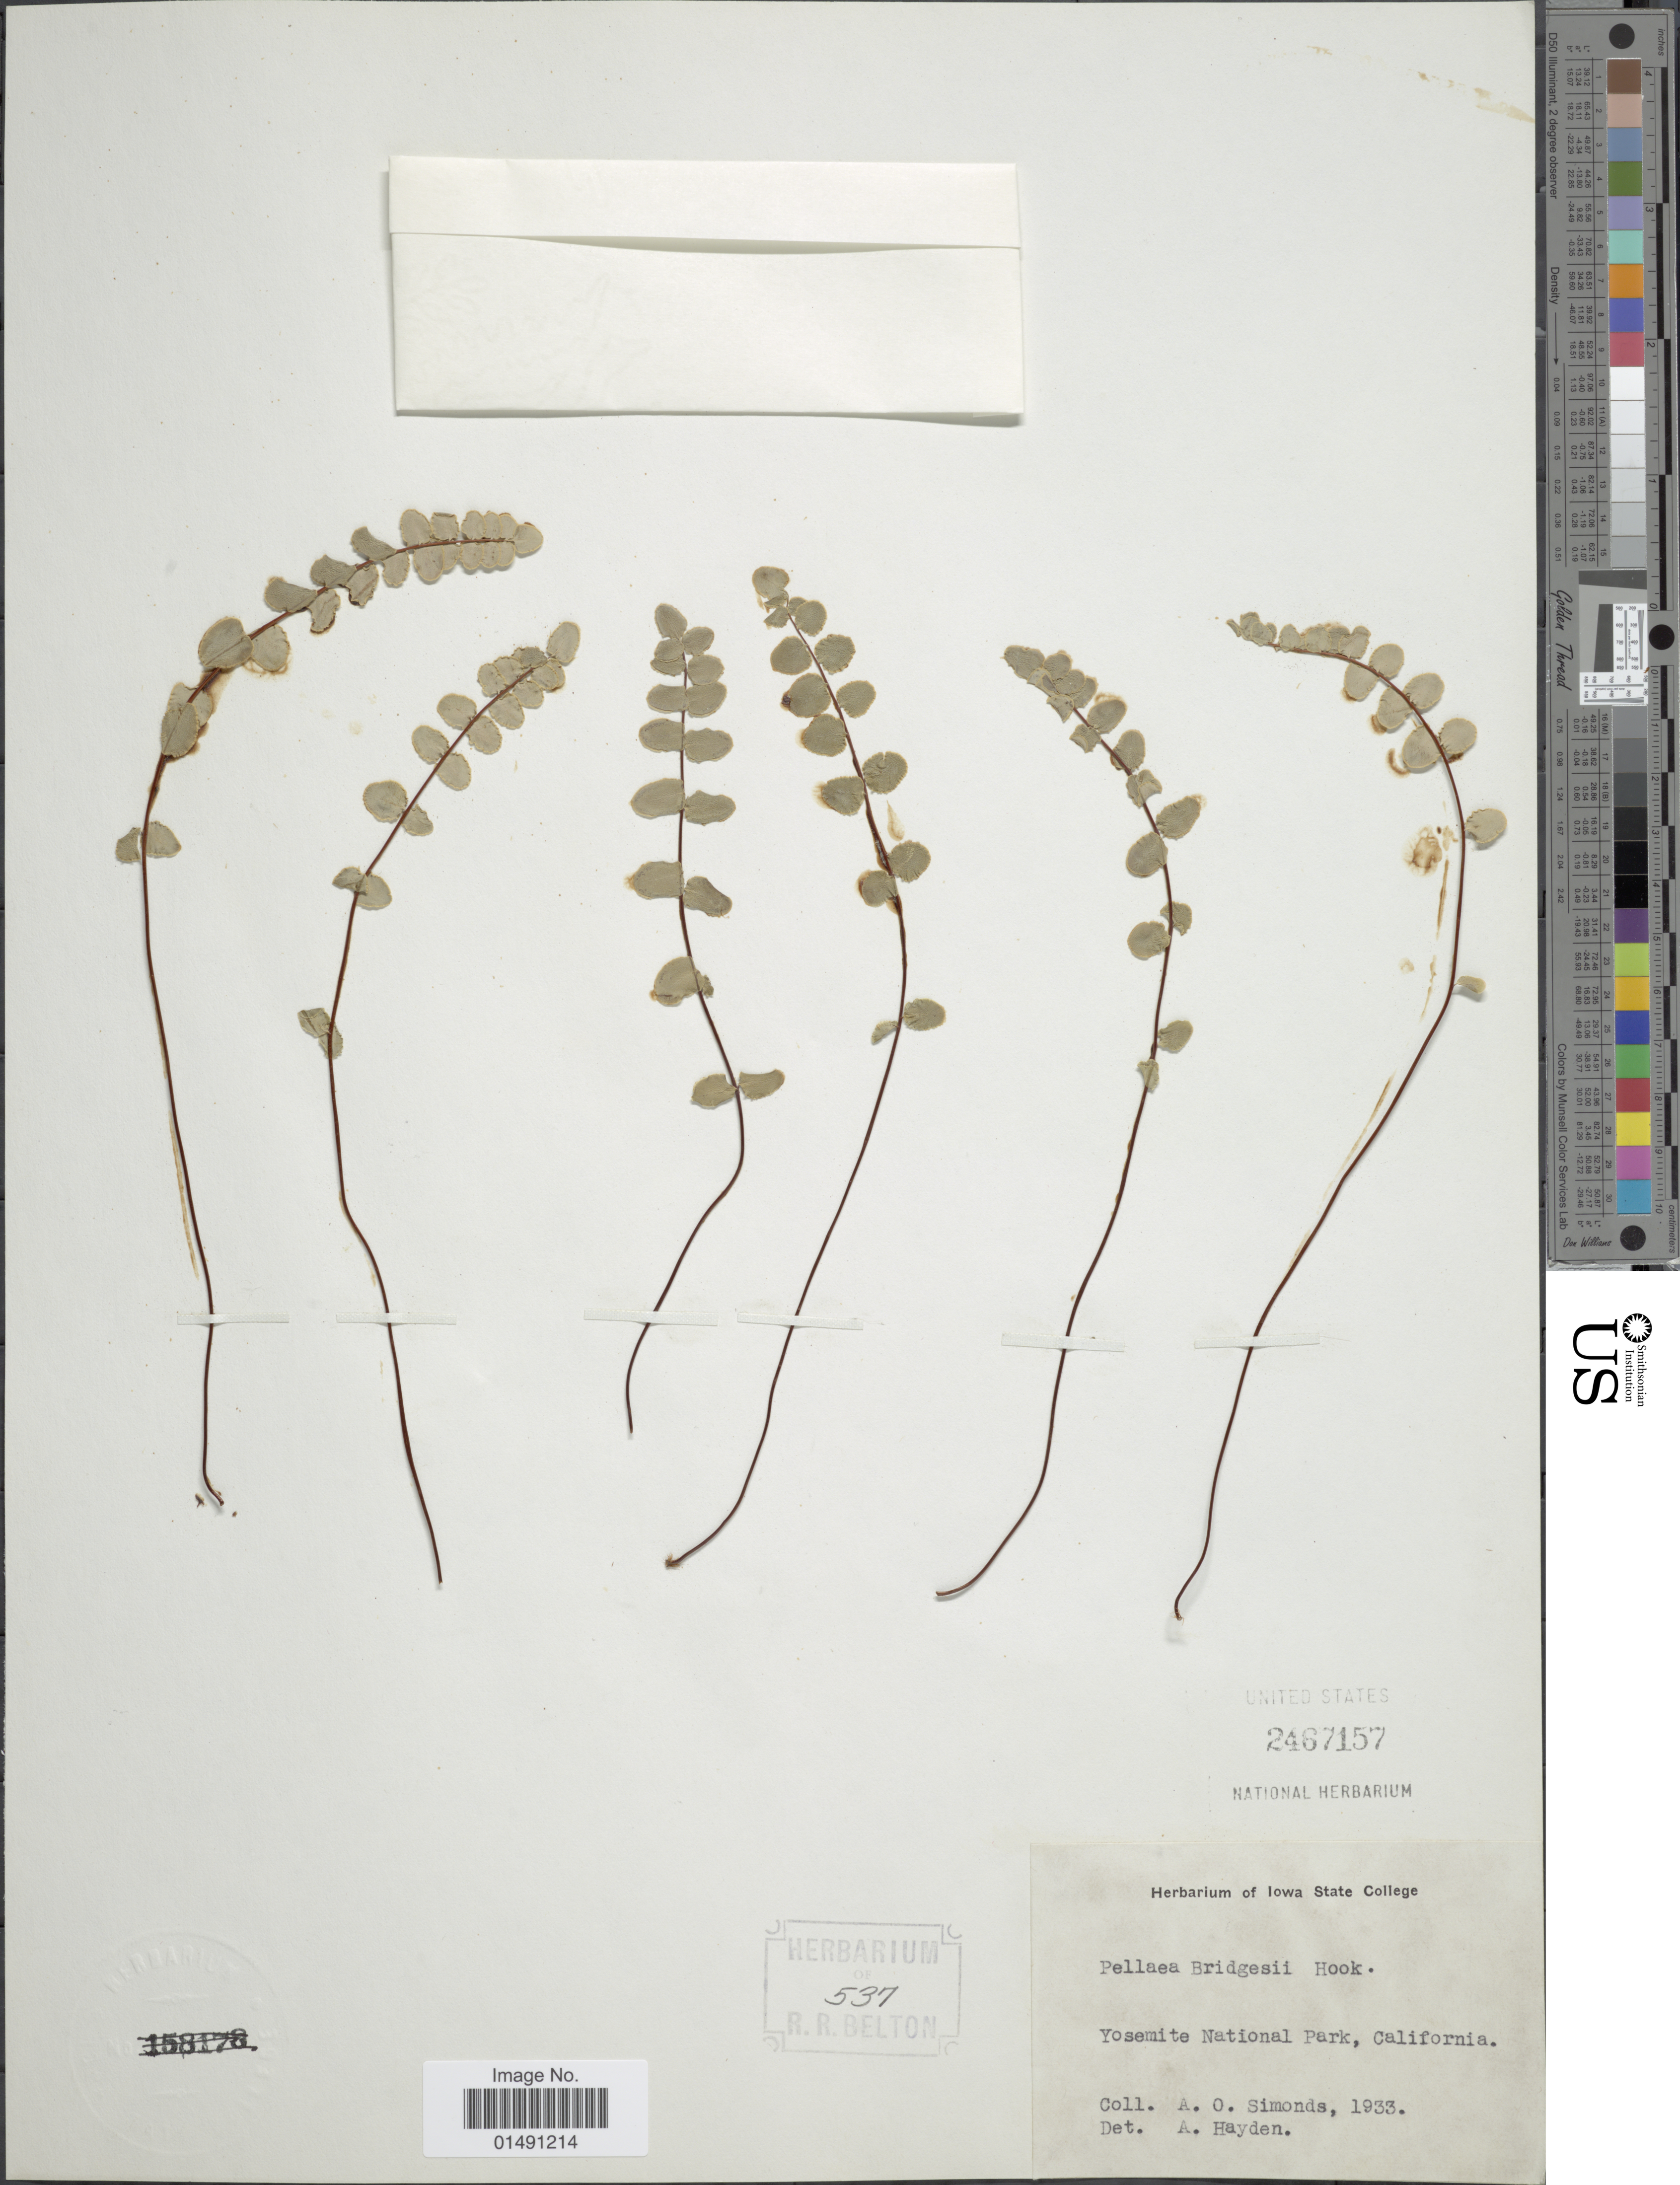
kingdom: Plantae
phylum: Tracheophyta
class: Polypodiopsida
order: Polypodiales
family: Pteridaceae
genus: Pellaea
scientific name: Pellaea bridgesii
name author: Hook.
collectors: A. Simonds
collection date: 1933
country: United States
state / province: California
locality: Yosemito National Park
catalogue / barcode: US 2467157